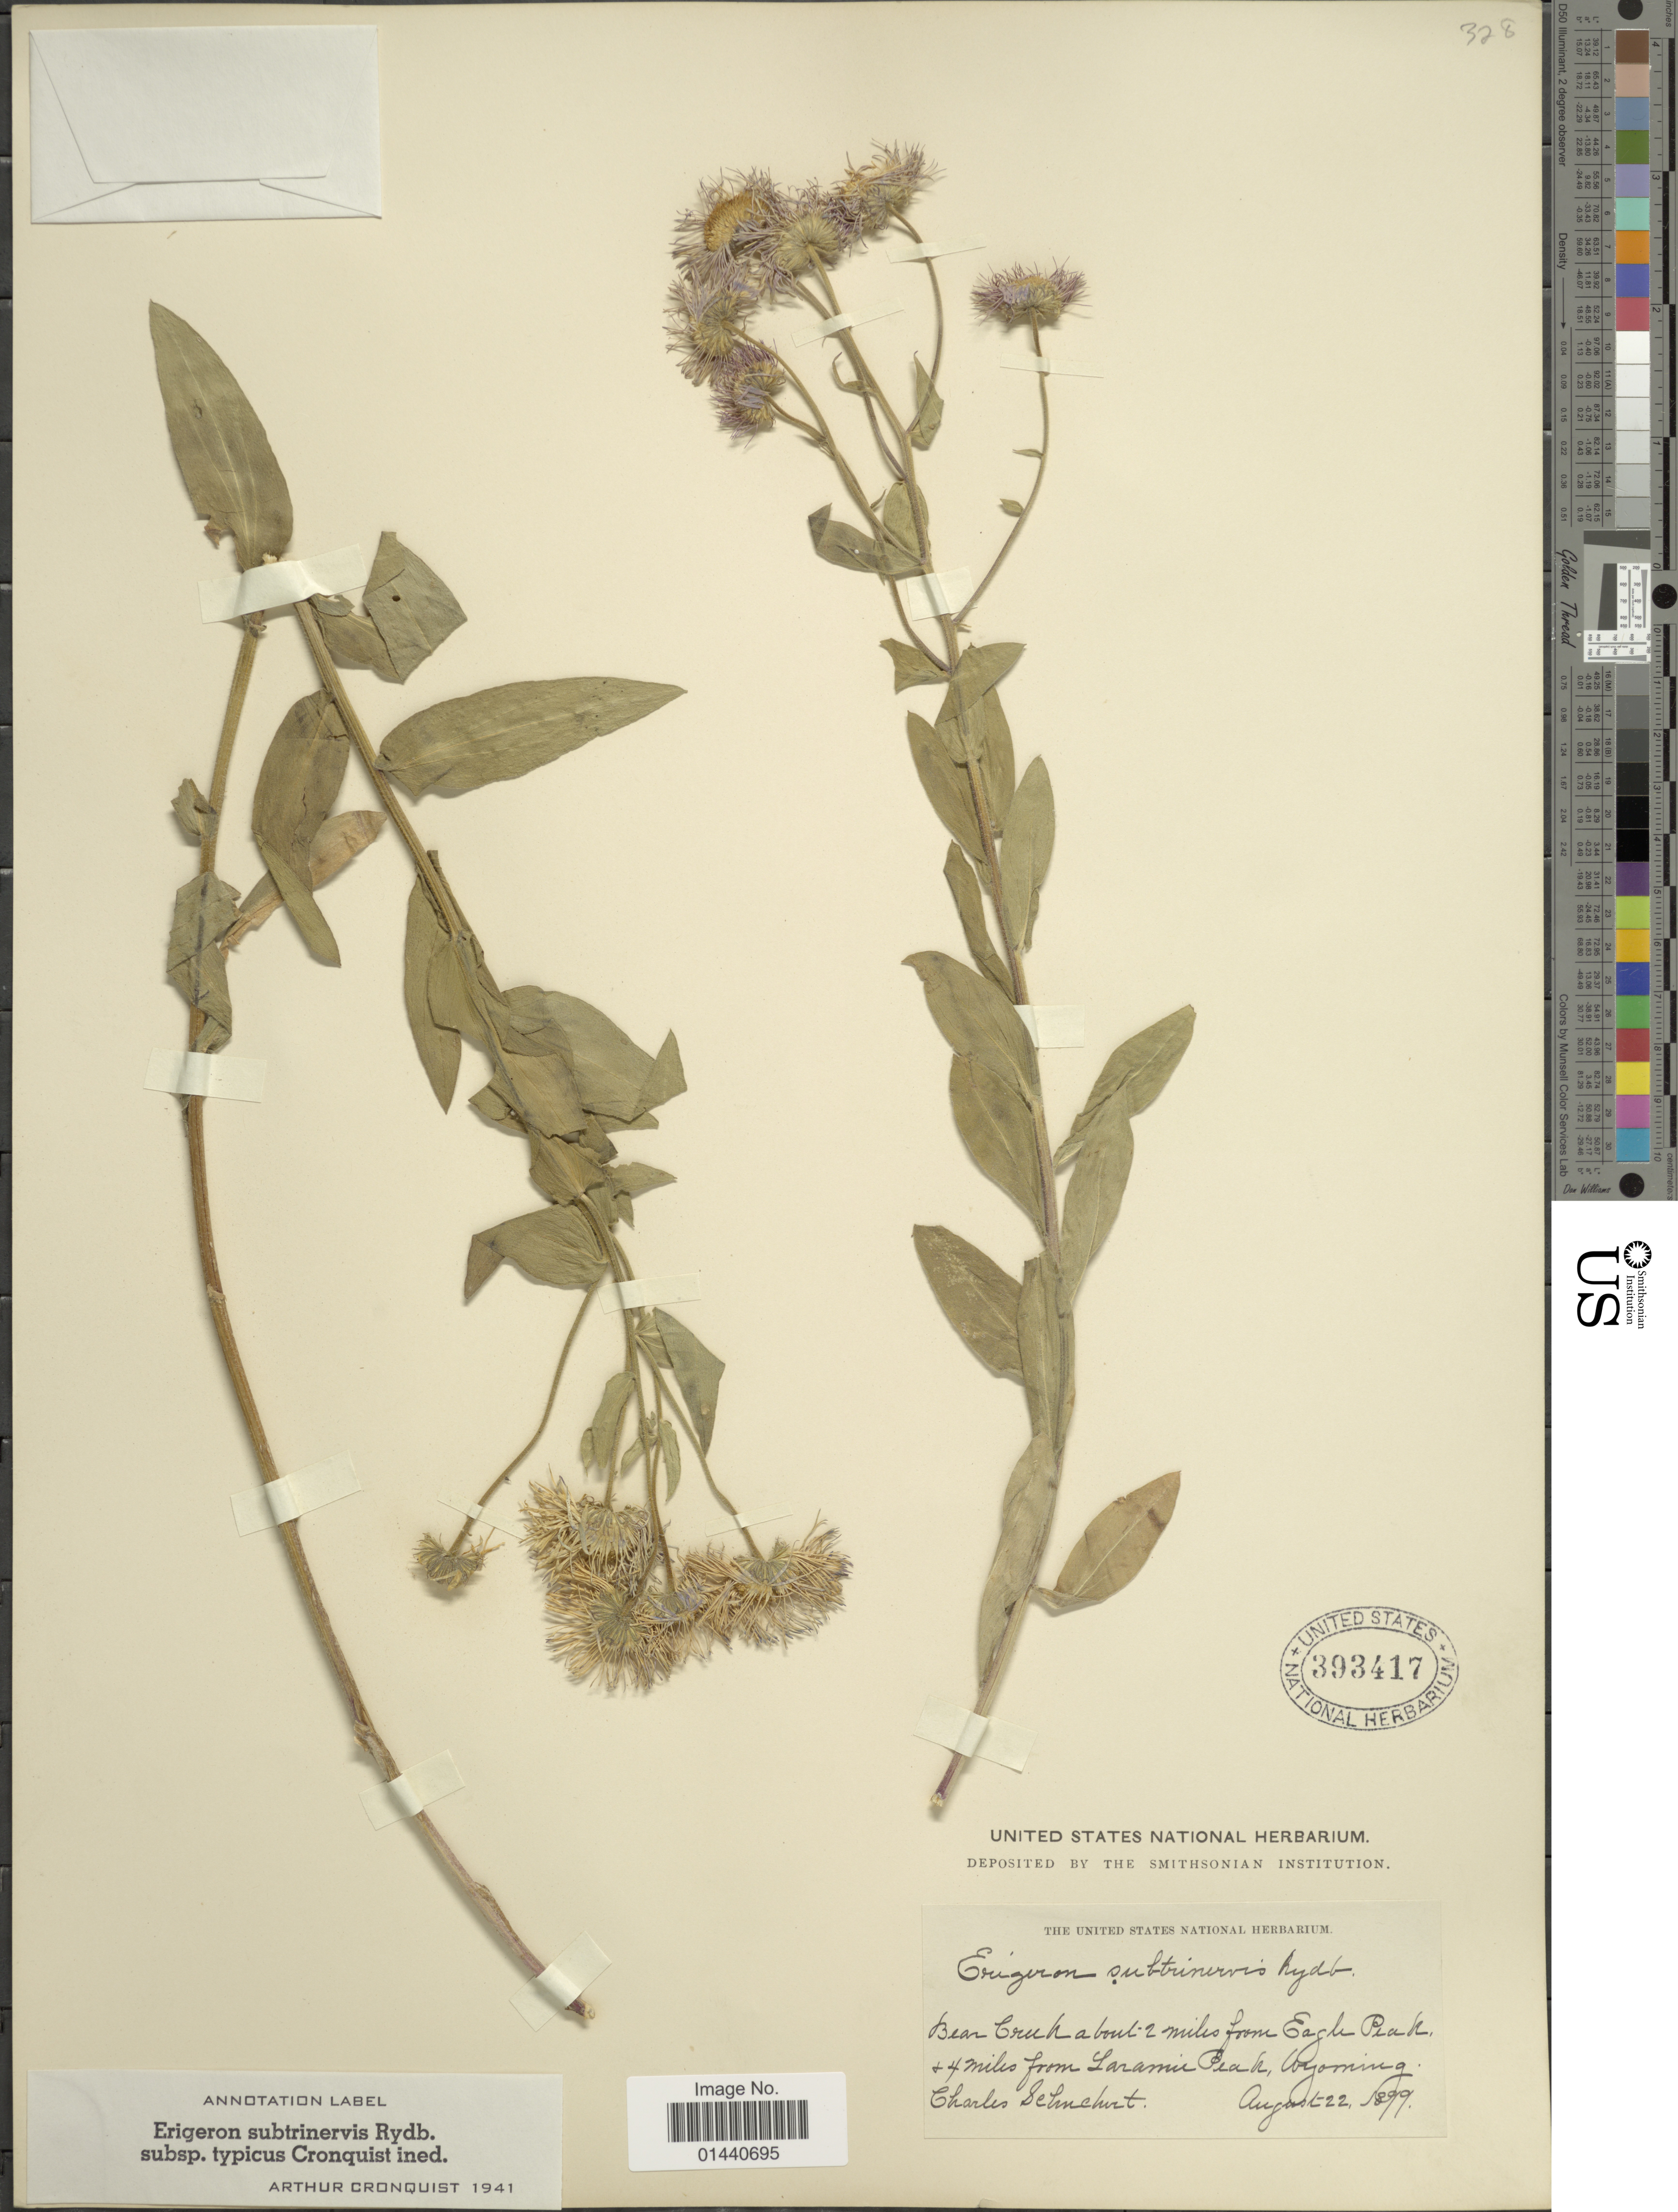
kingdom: Plantae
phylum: Tracheophyta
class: Magnoliopsida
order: Asterales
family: Asteraceae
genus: Erigeron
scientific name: Erigeron subtrinervis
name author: Rydb. ex Porter & Britton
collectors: C. Schuchert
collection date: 1899-08-22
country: United States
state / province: Wyoming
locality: Bear Creek about 2 miles from Eagle Peak, 4 miles from Laramie Peak.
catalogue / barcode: US 393417